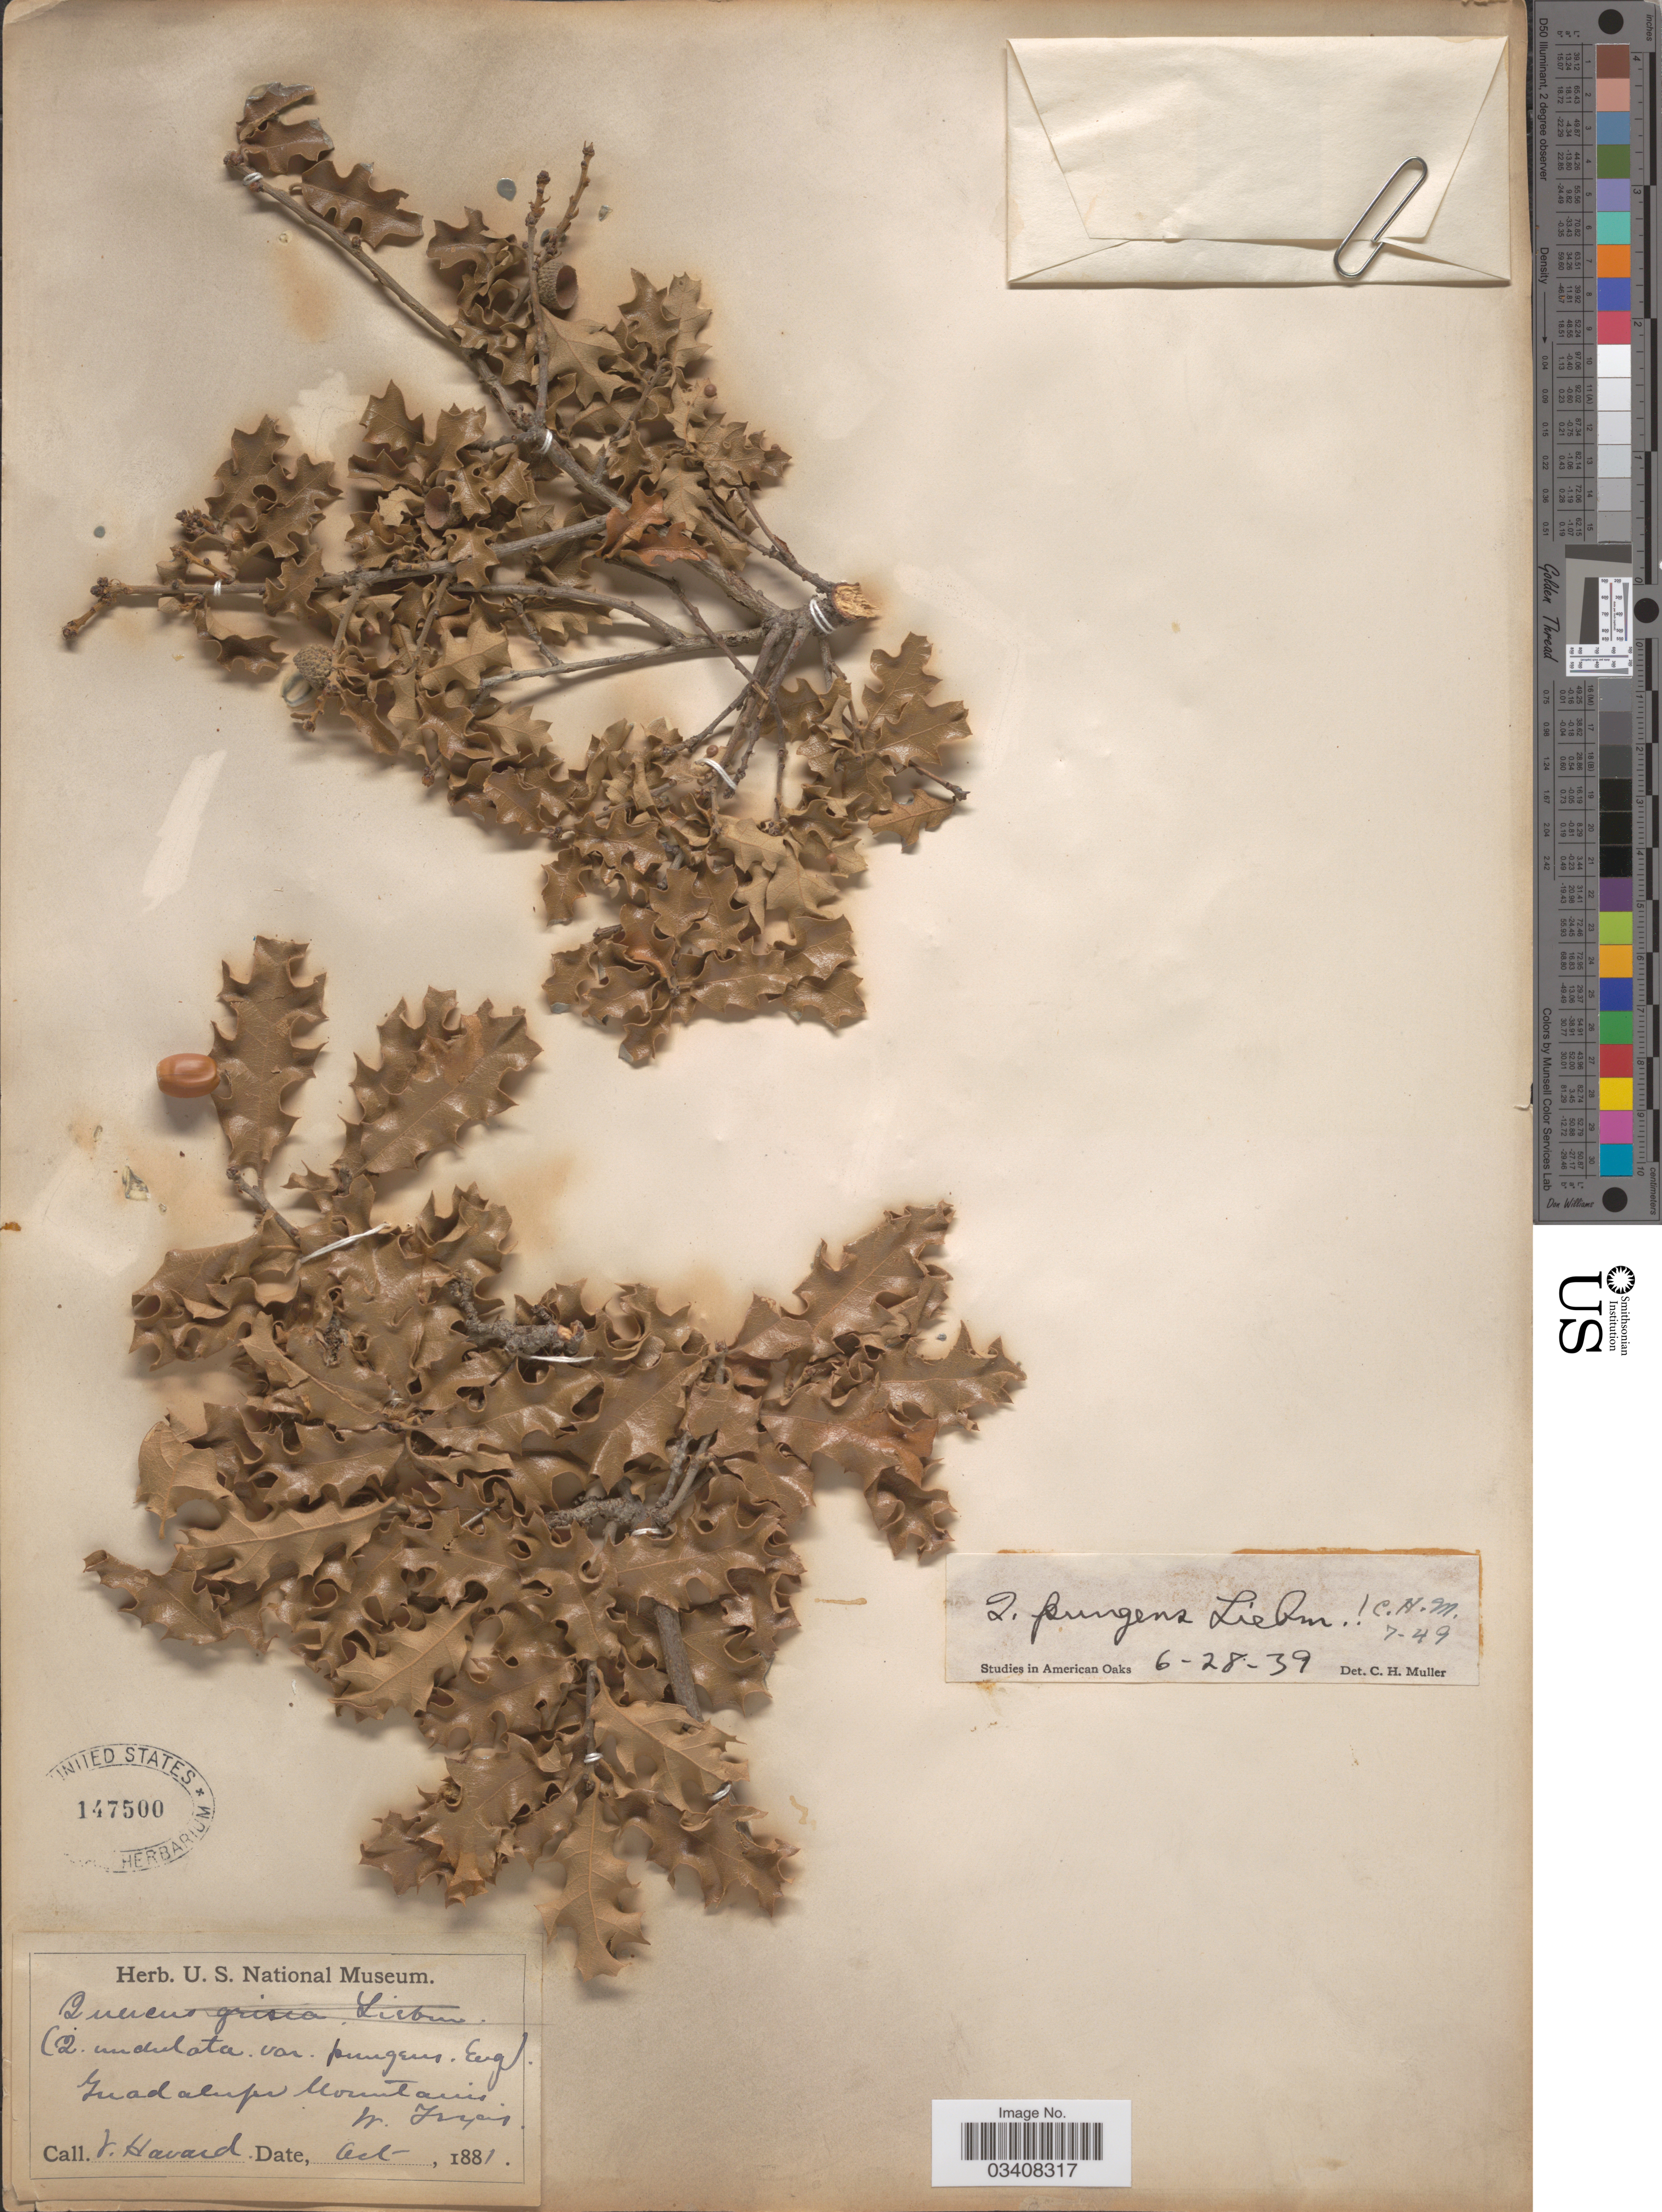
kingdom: Plantae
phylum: Tracheophyta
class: Magnoliopsida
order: Fagales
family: Fagaceae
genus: Quercus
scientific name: Quercus pungens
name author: Liebm.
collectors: V. Havard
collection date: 1881-10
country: United States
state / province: Texas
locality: Guadalupe Mountains, W. Texas.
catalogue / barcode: US 147500